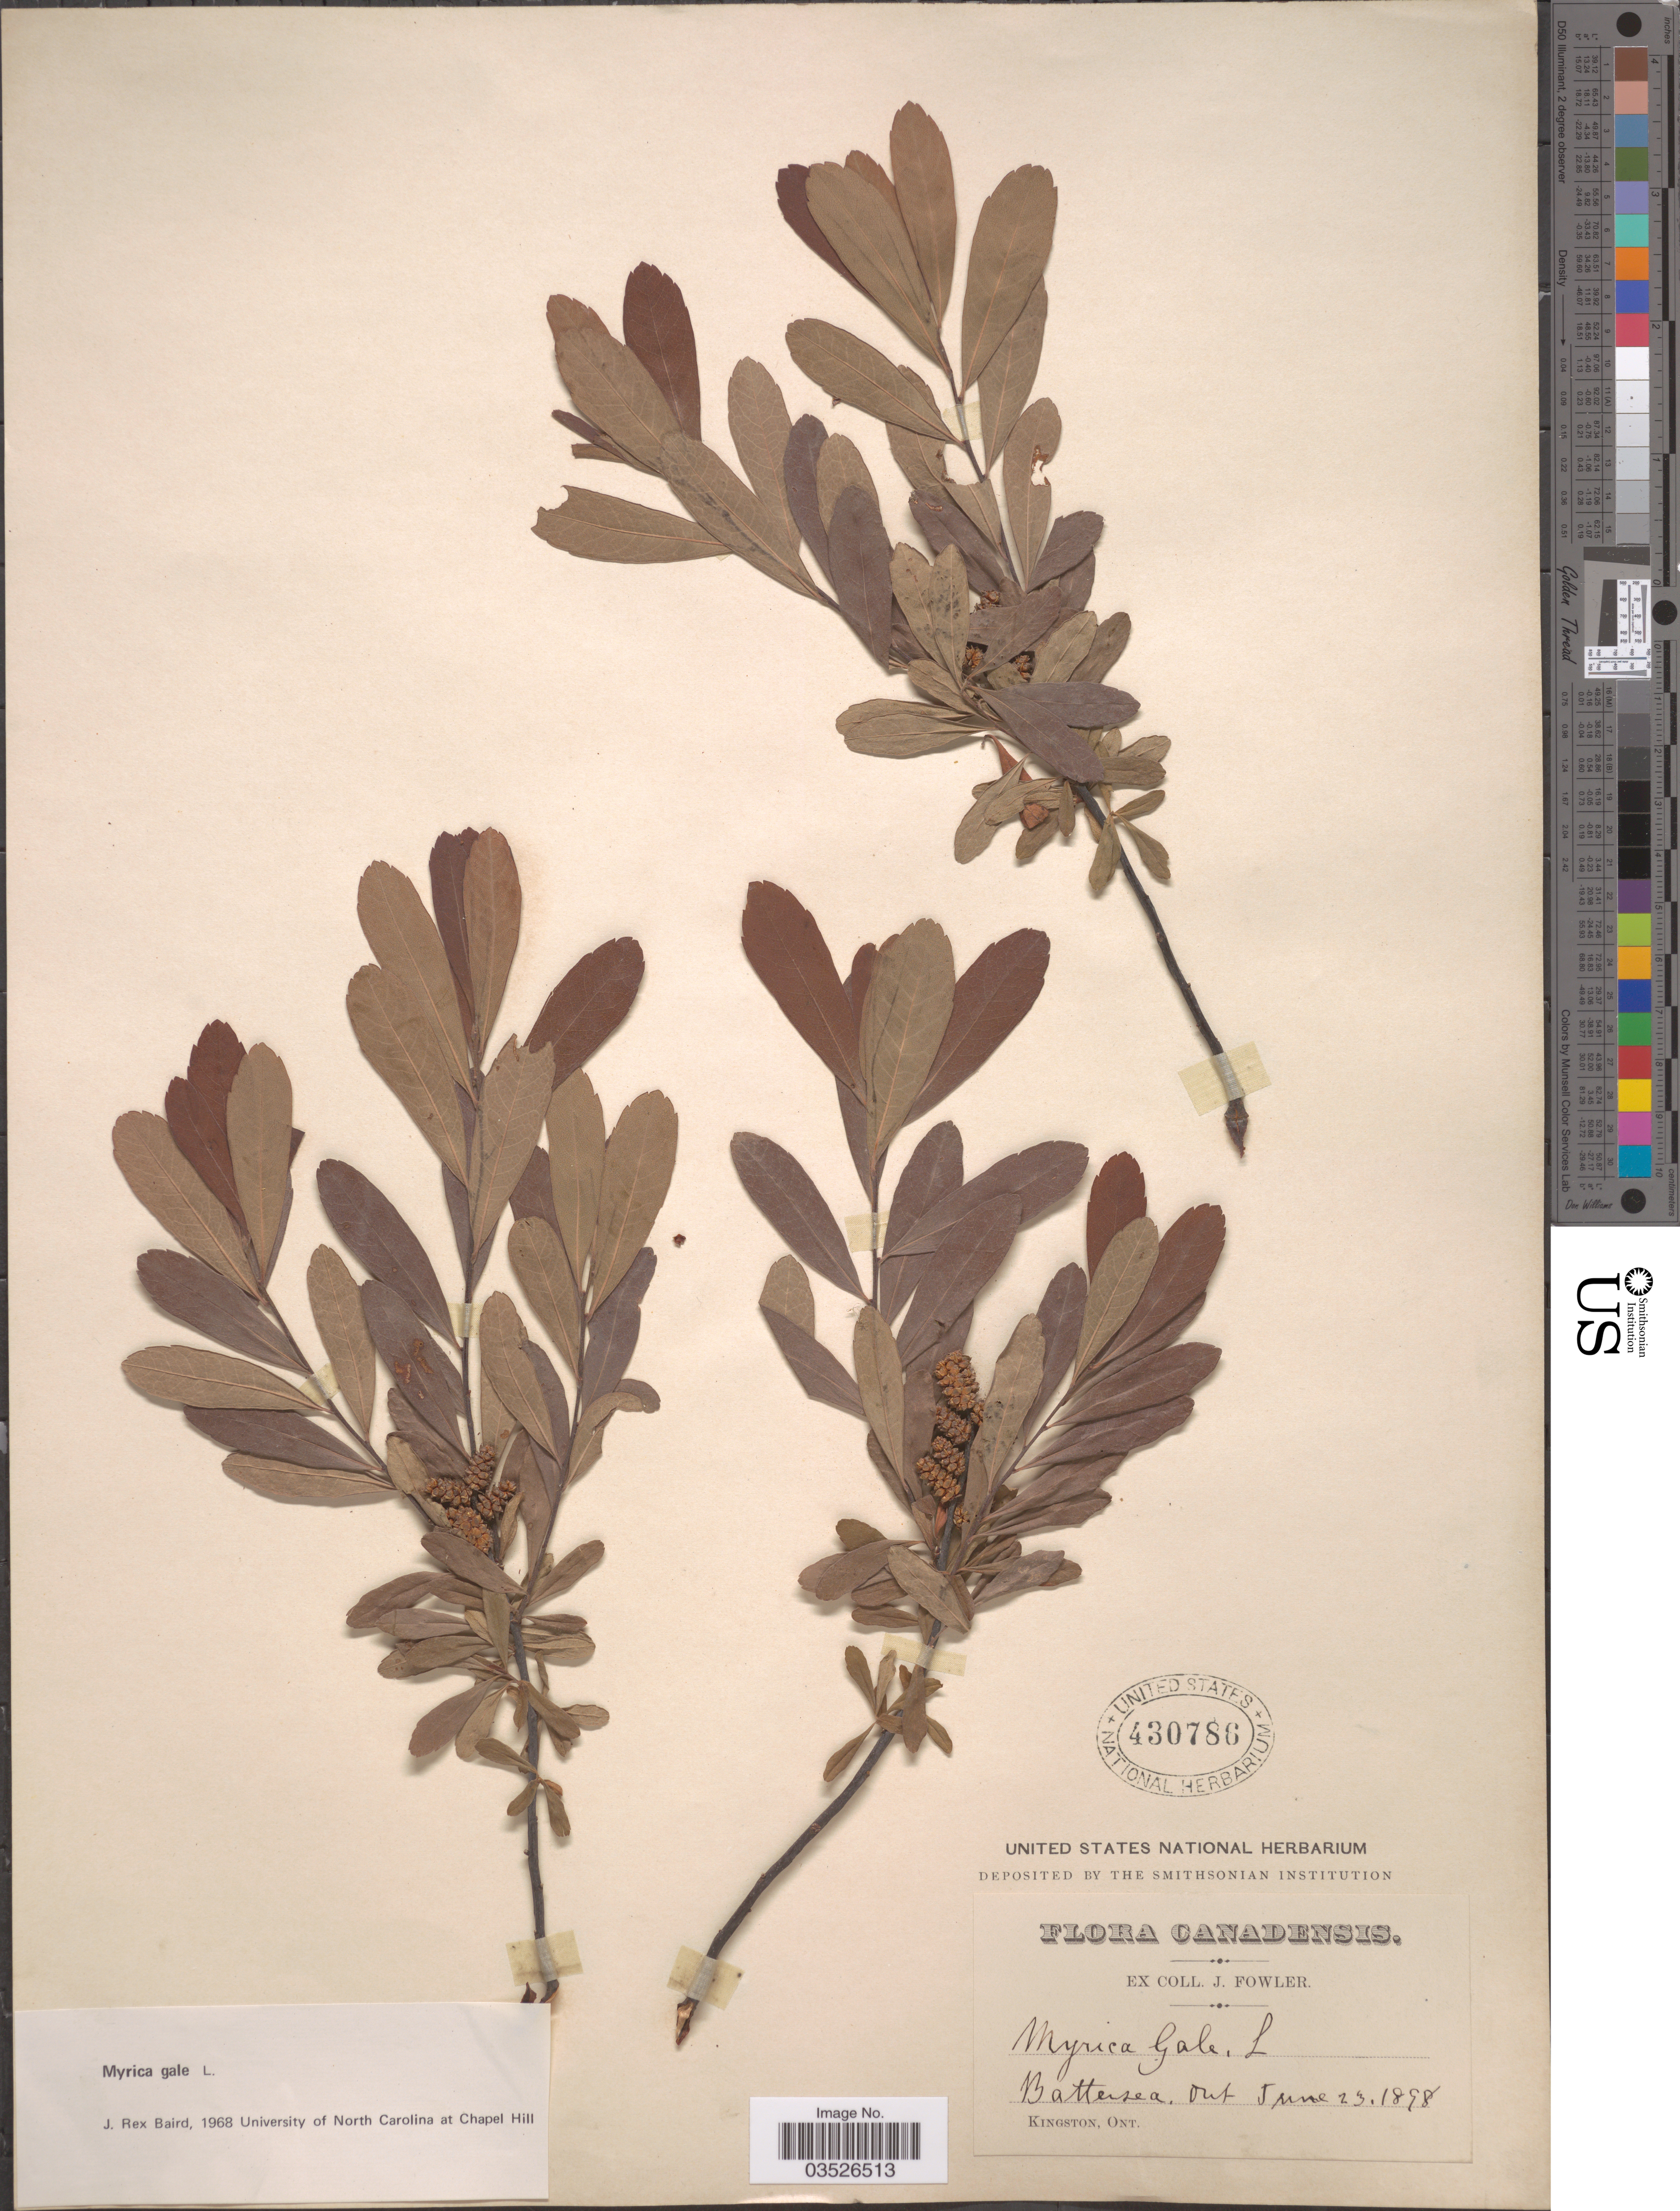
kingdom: Plantae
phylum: Tracheophyta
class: Magnoliopsida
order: Fagales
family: Myricaceae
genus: Myrica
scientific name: Myrica gale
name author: L.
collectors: J. Fowler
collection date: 1898-06-23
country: Canada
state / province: Ontario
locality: Battersea.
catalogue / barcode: US 430786